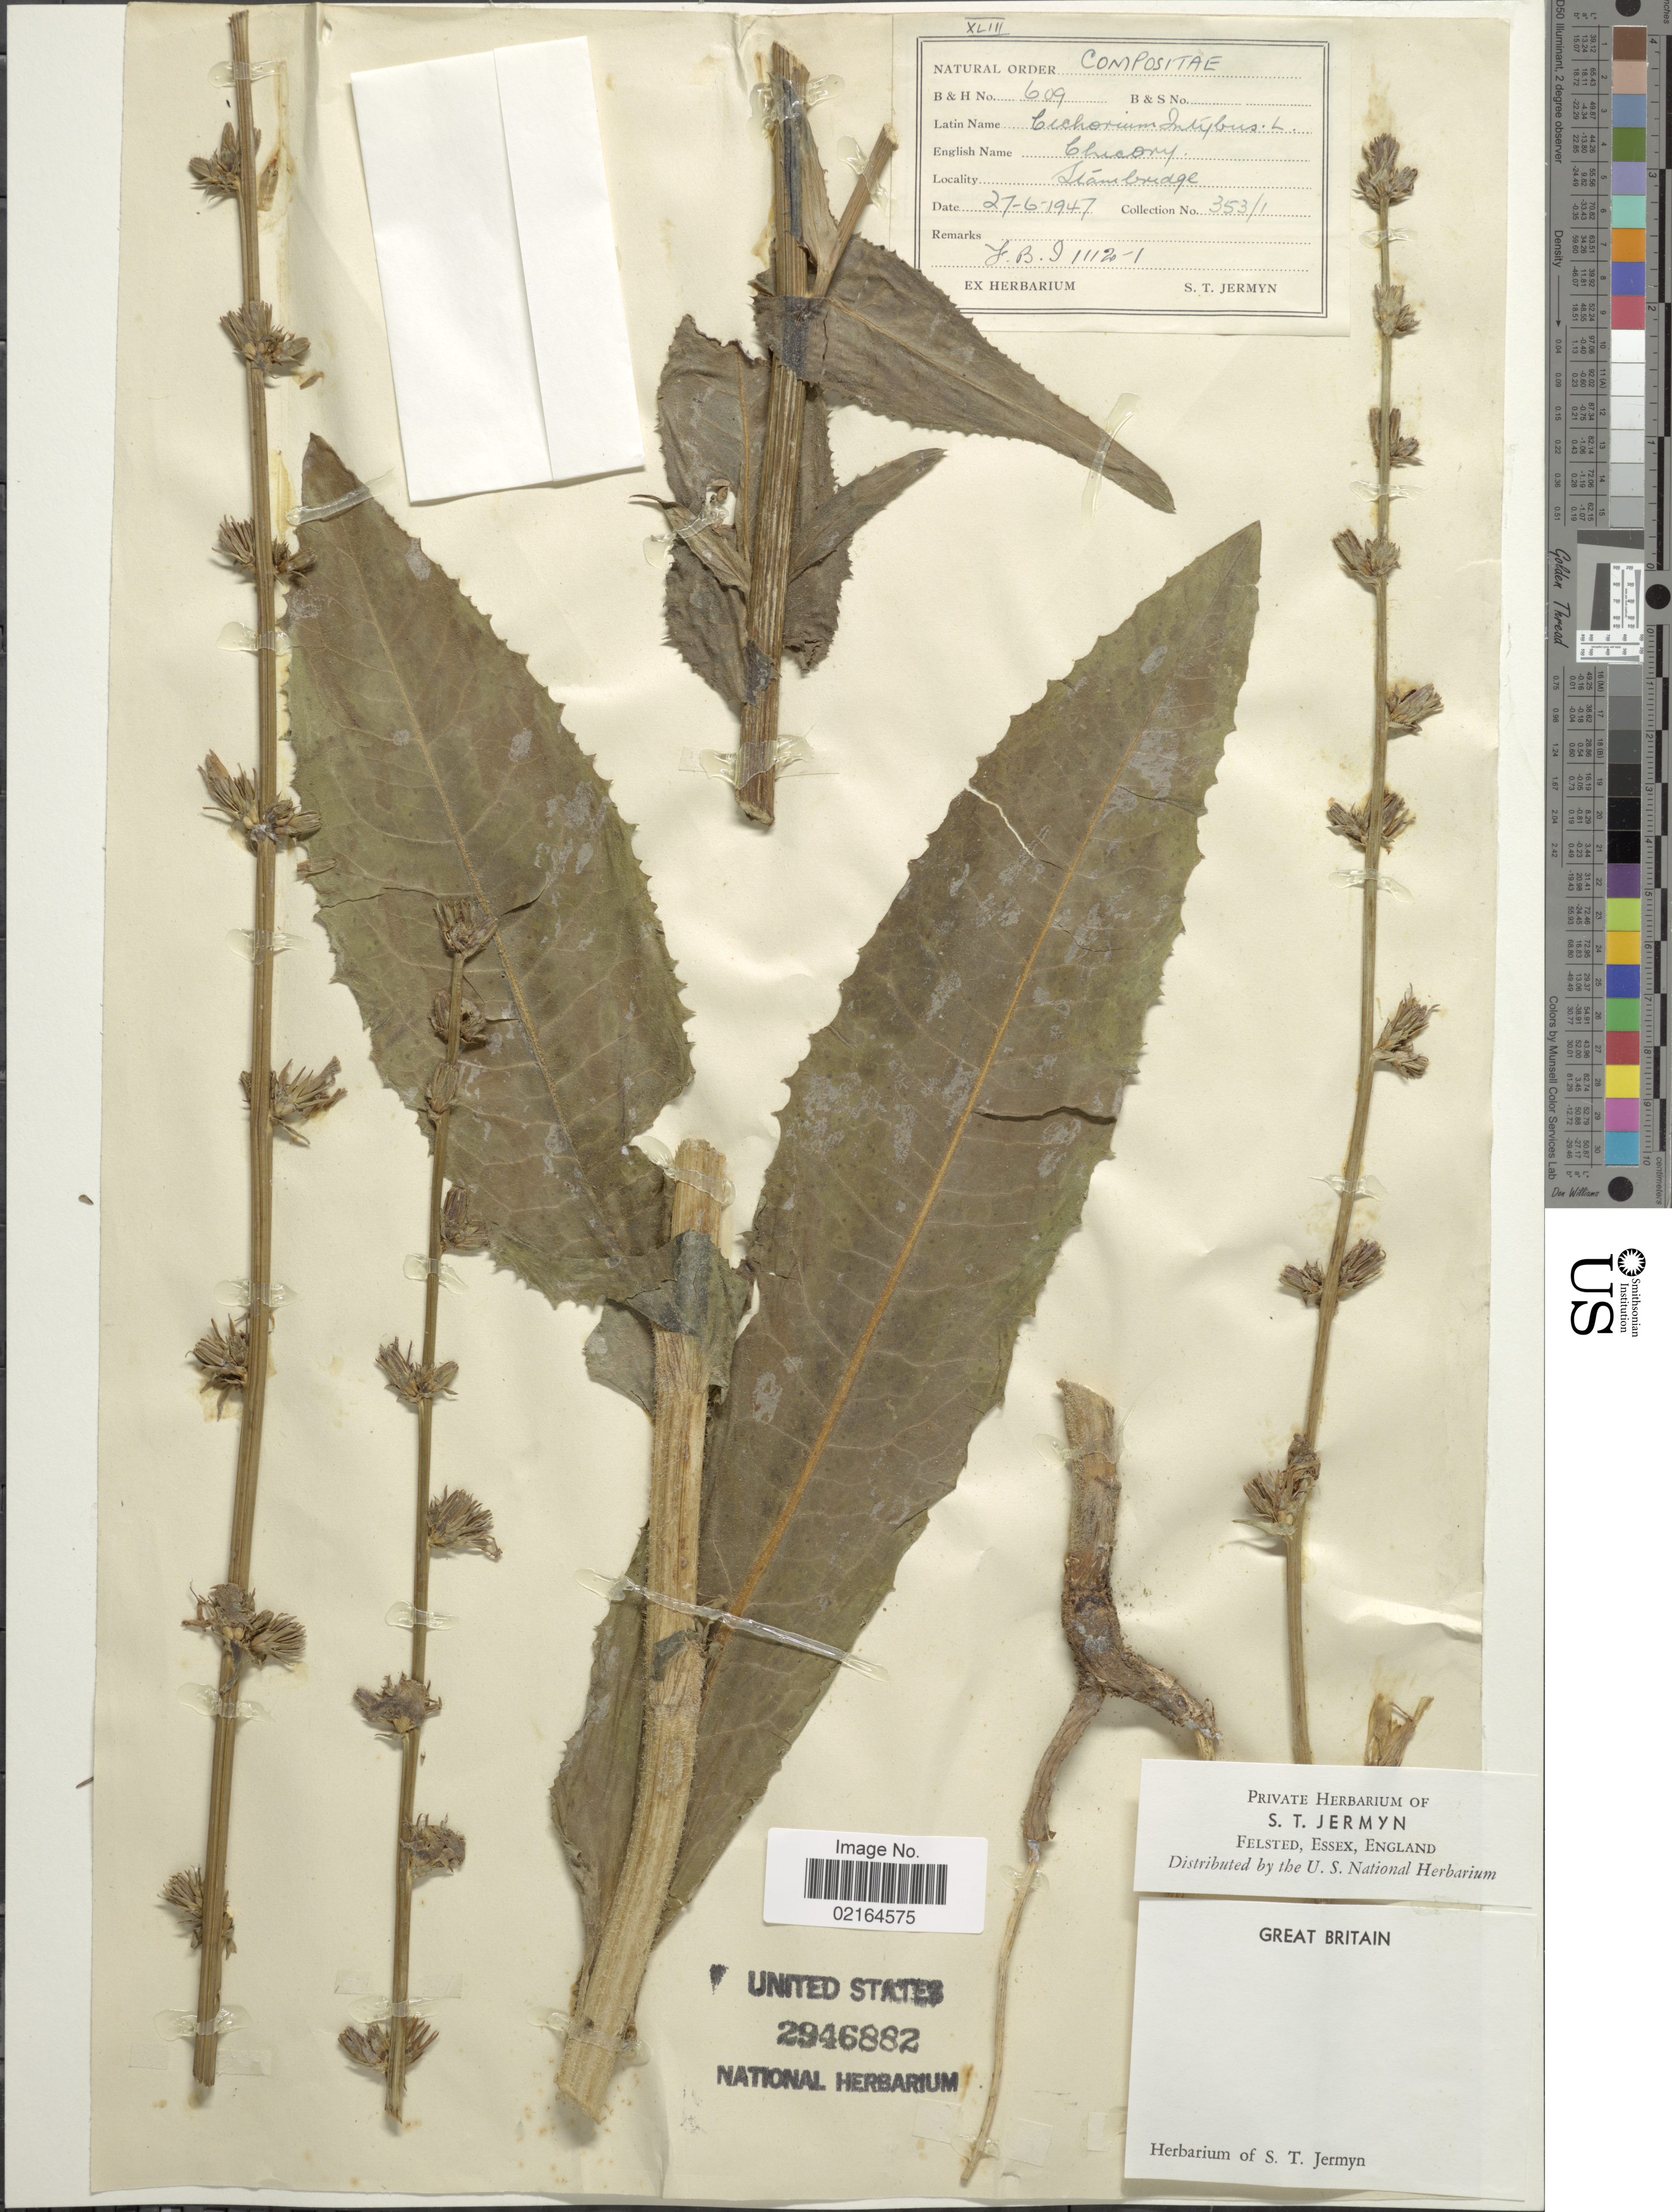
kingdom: Plantae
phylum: Tracheophyta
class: Magnoliopsida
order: Asterales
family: Asteraceae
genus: Cichorium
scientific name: Cichorium intybus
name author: L.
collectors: ex herb. S. T. Jermyn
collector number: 353/1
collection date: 1947-06-27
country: United Kingdom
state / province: England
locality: Stambridge, Great Britain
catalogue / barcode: US 2946882